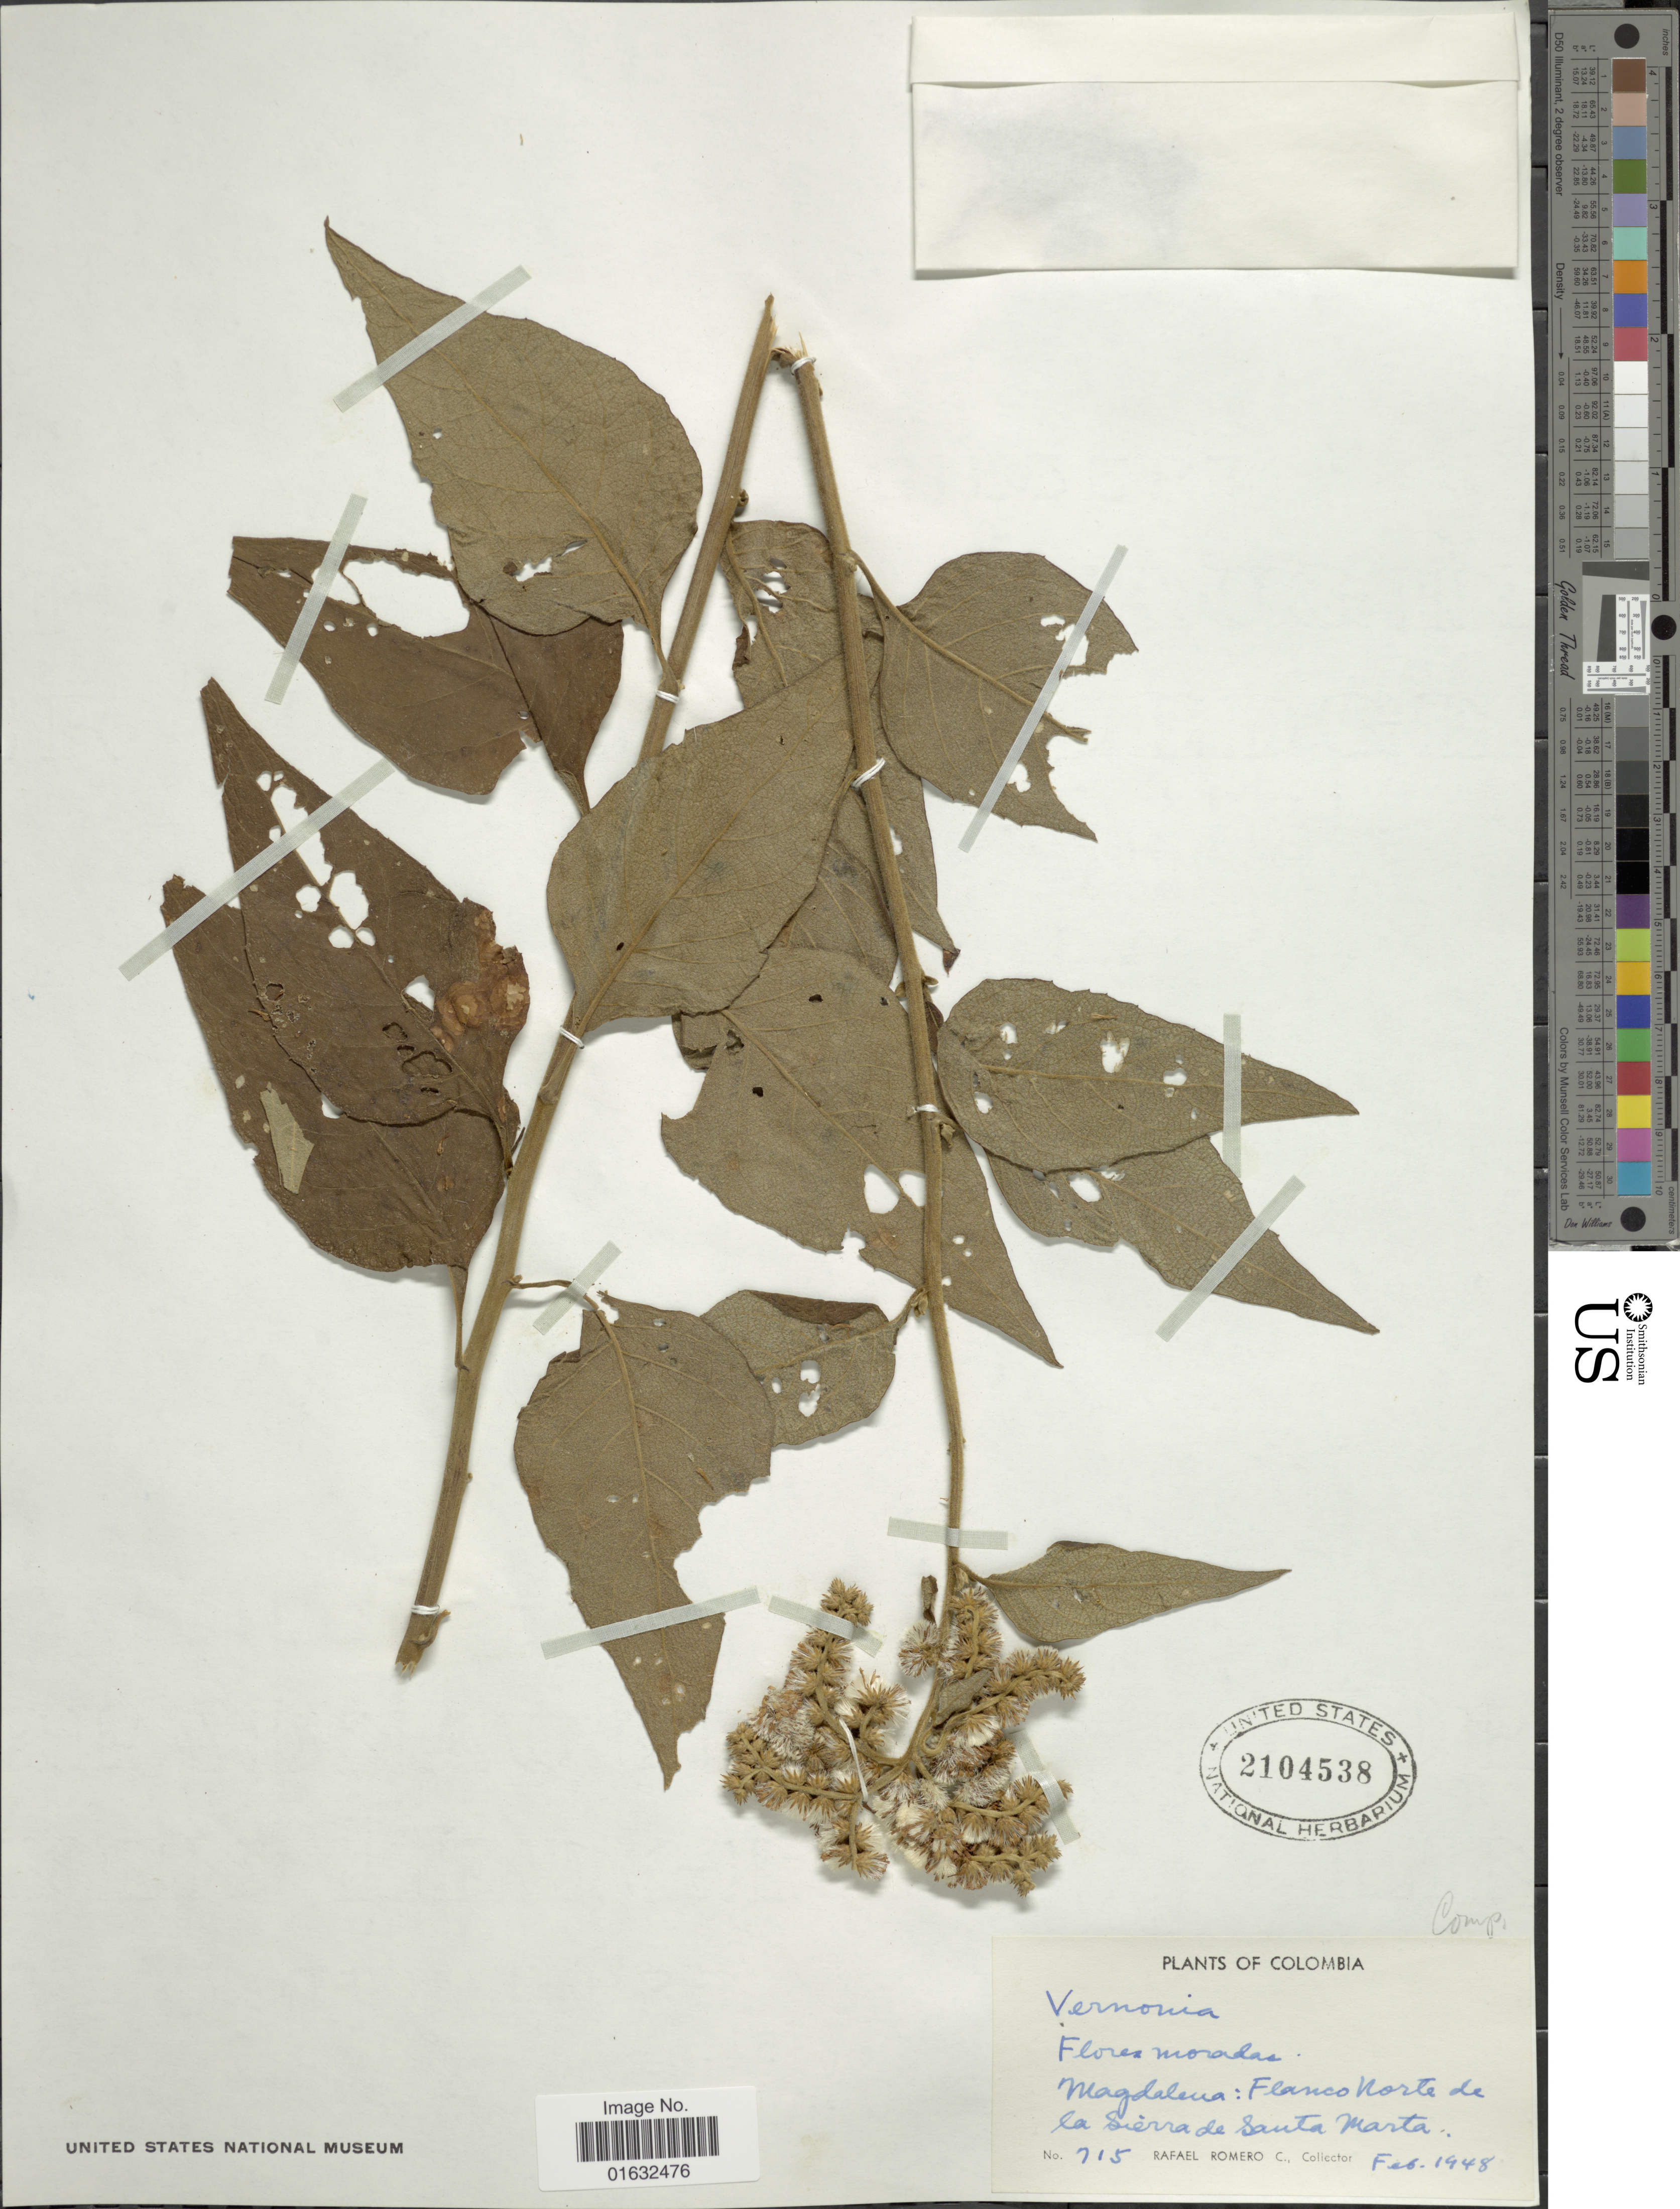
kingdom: Plantae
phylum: Tracheophyta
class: Magnoliopsida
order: Asterales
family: Asteraceae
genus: Cyrtocymura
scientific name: Cyrtocymura scorpioides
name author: (Lam.) H. Rob.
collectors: R. Romero Castañeda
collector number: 715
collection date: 1948-02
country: Colombia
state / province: Magdalena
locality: Flanco Norte de la Sierra de Santa Marta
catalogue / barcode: US 2104538